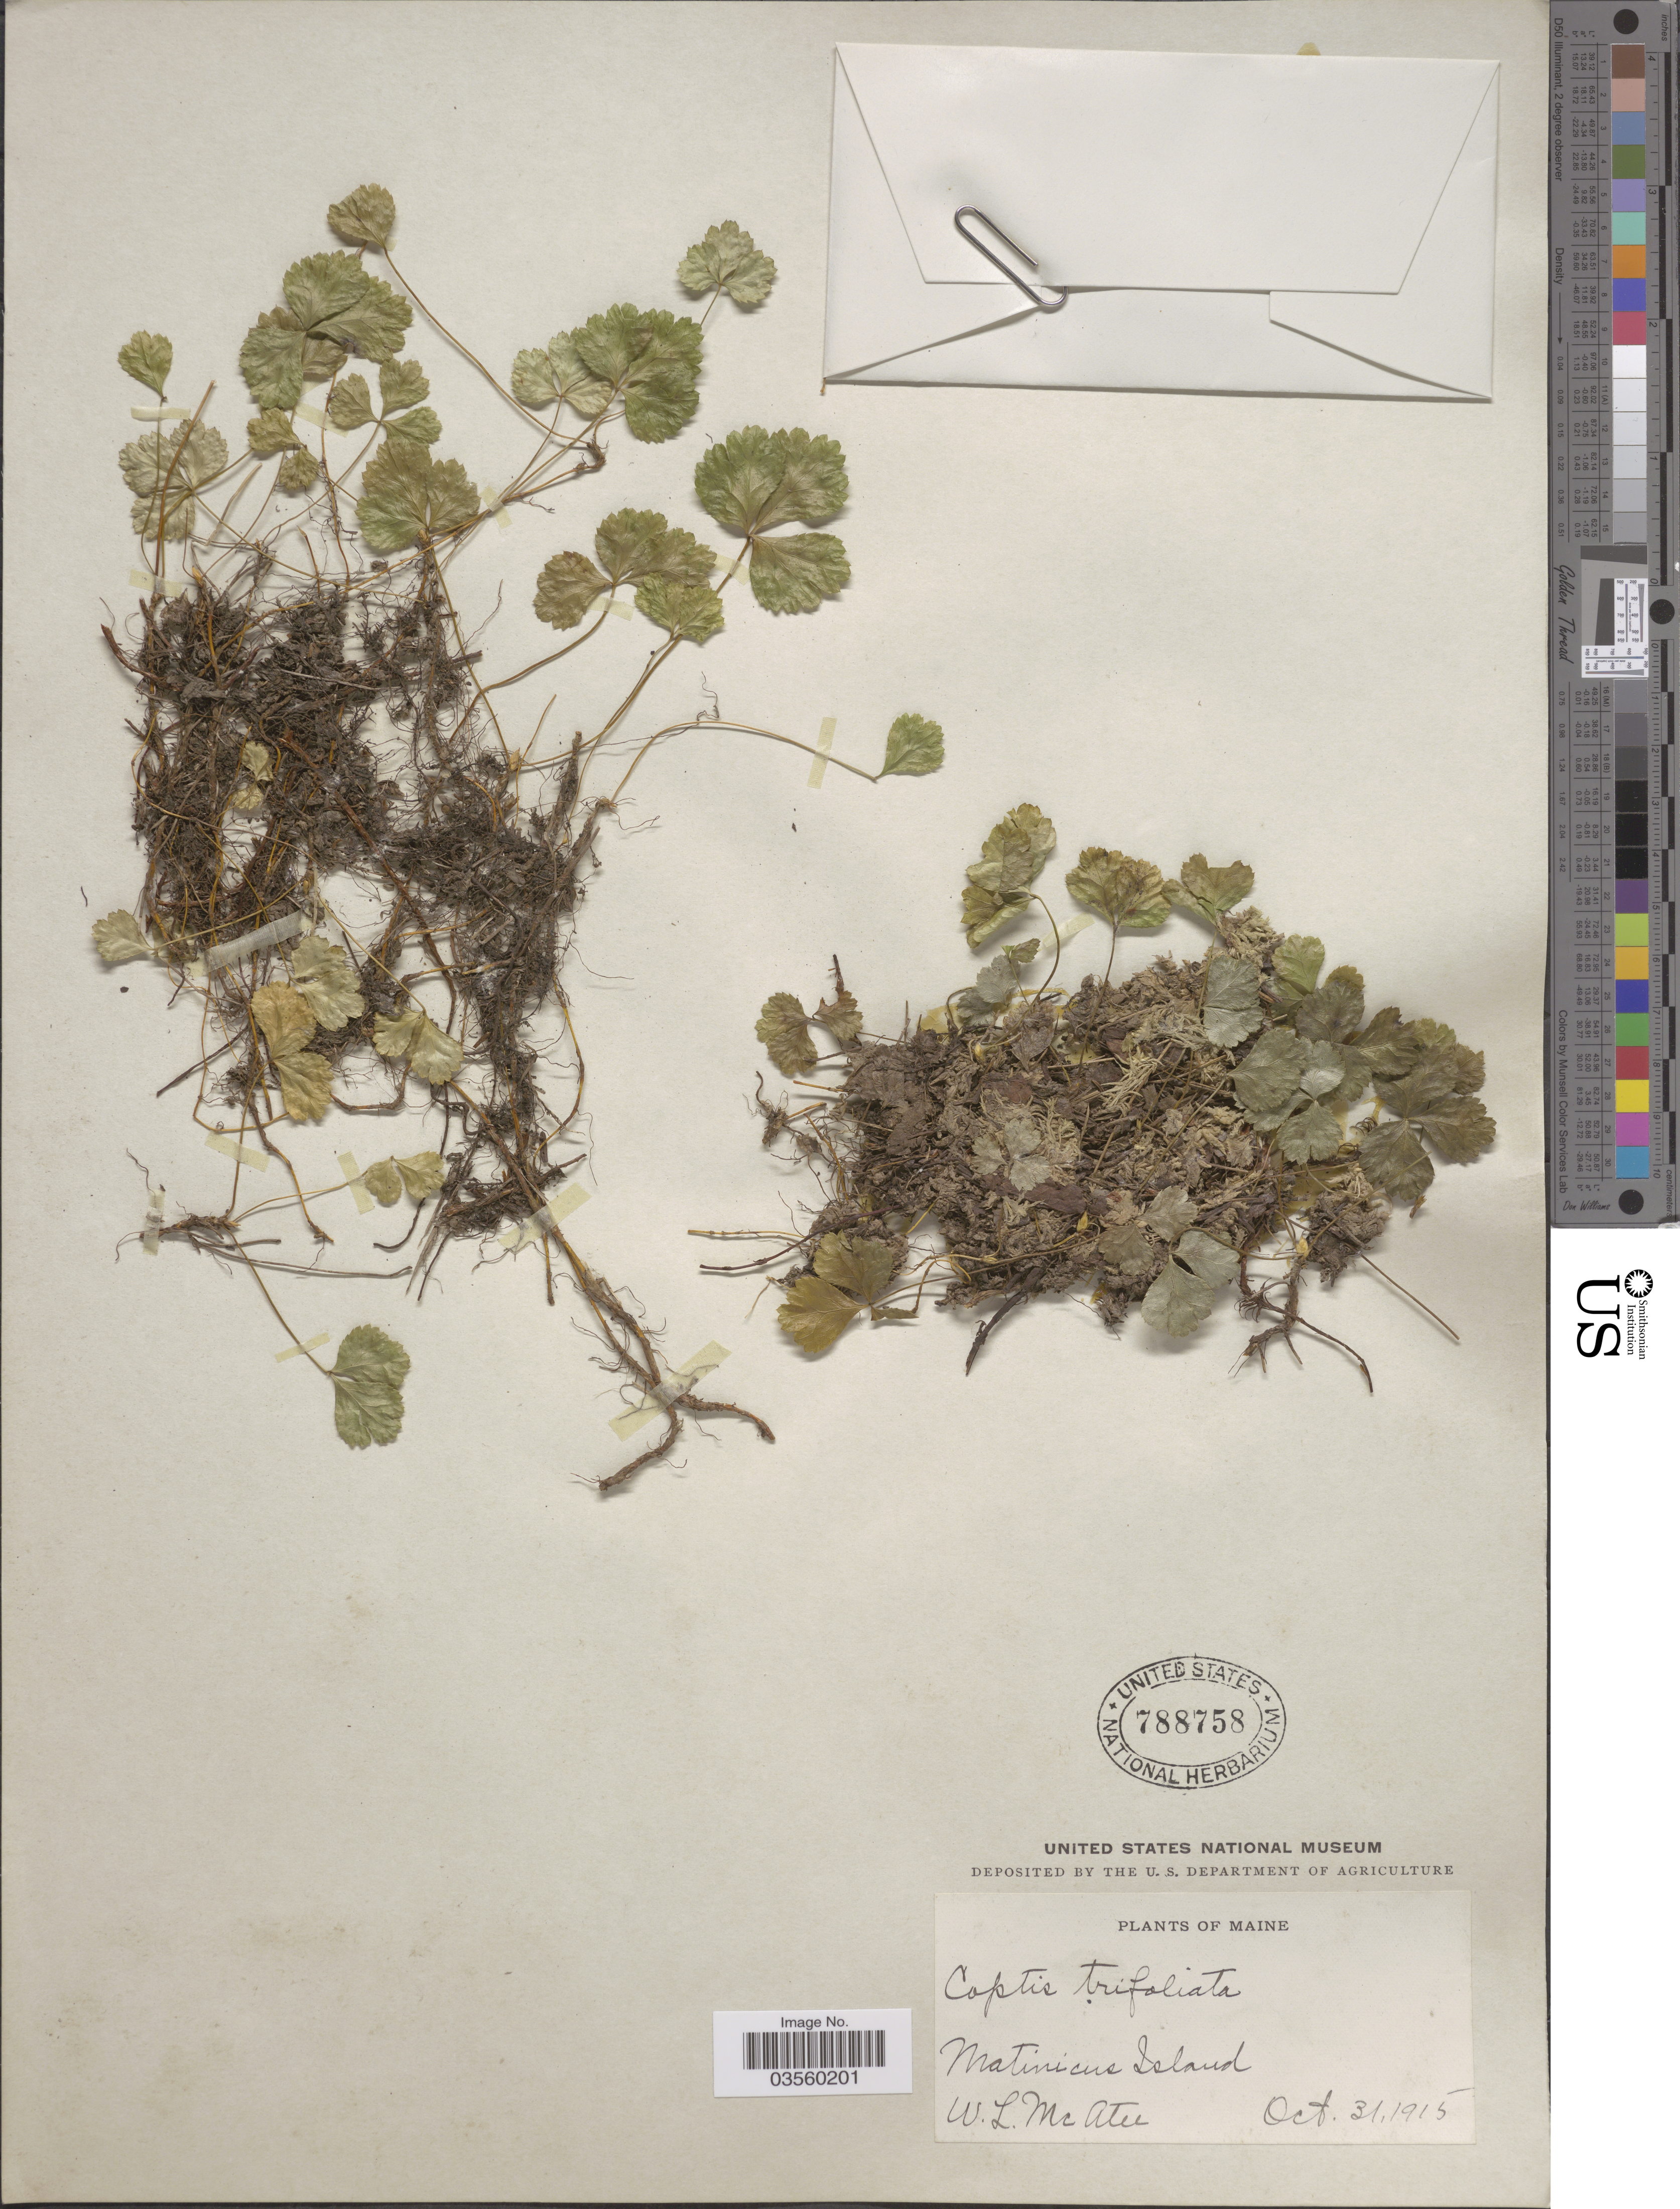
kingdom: Plantae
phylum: Tracheophyta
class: Magnoliopsida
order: Ranunculales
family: Ranunculaceae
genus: Coptis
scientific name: Coptis trifolia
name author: (L.) Salisb.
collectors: W. McAtee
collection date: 1915-10-31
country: United States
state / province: Maine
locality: Matinicus Island.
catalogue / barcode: US 788758